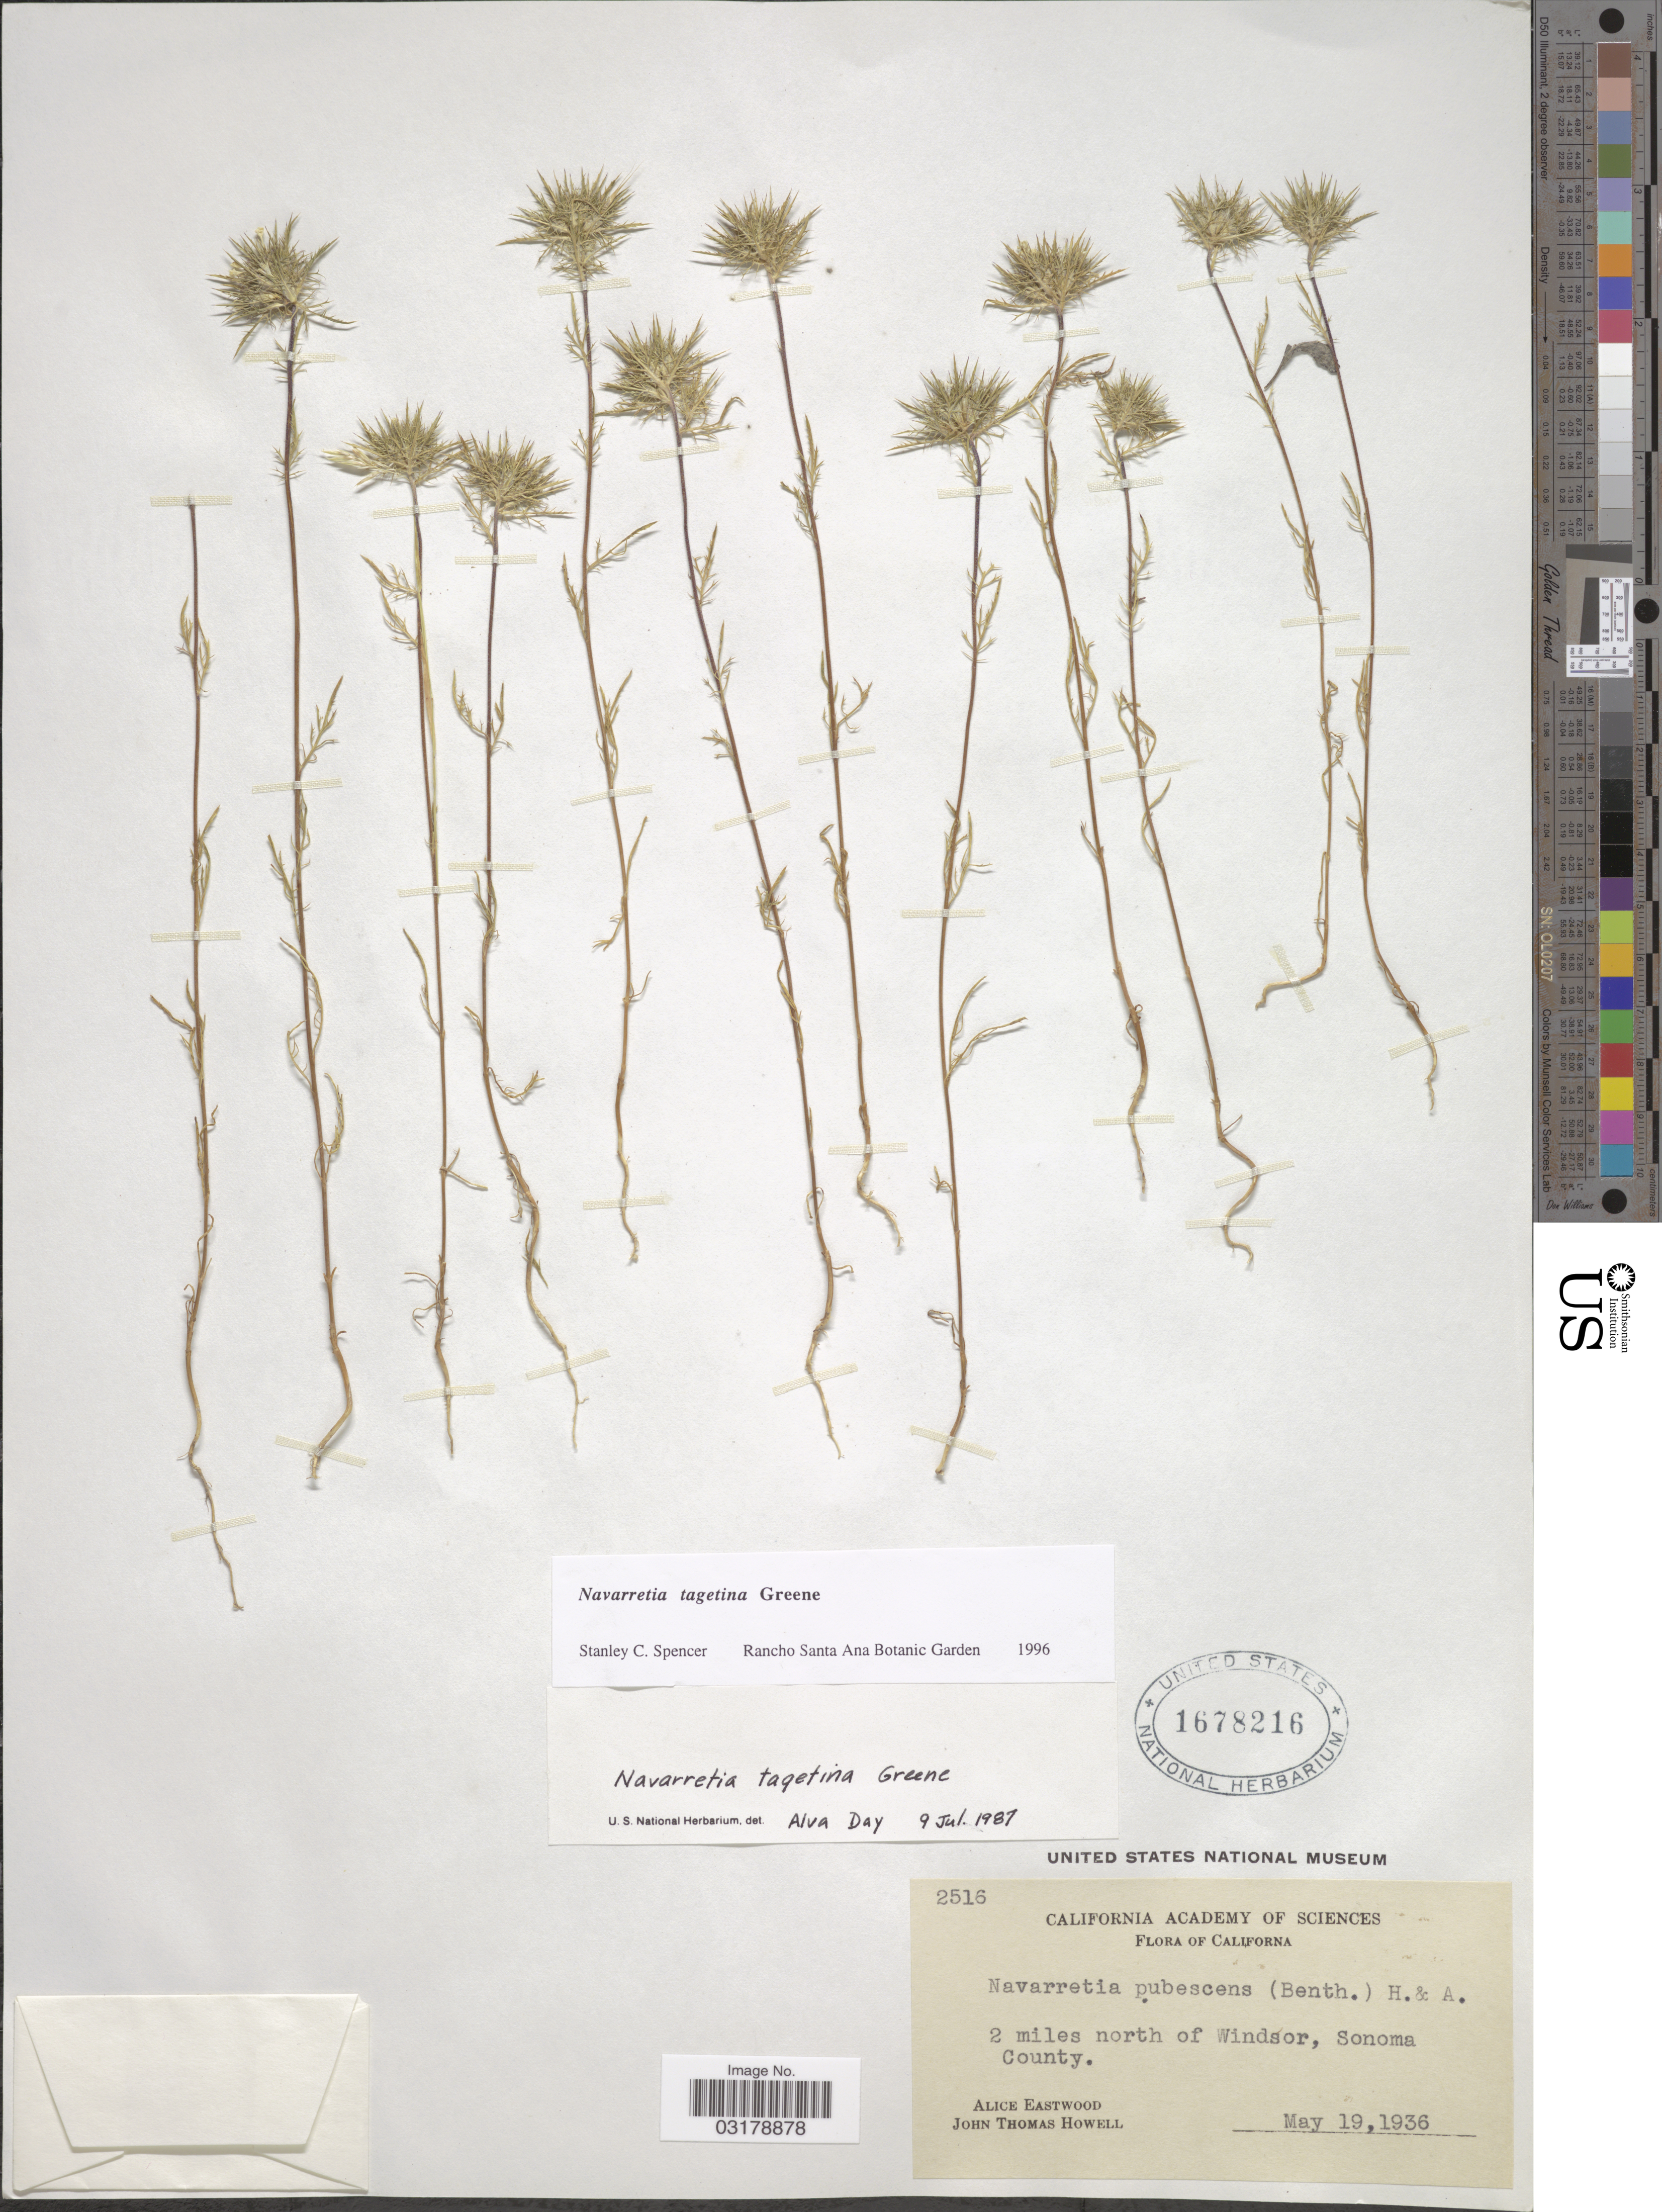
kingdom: Plantae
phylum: Tracheophyta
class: Magnoliopsida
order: Ericales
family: Polemoniaceae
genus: Navarretia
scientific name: Navarretia tagetina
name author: S.W. Greene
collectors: A. Eastwood & J. T. Howell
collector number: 2516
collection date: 1936-05-19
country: United States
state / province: California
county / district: Sonoma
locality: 2 miles north of Windsor, Sonoma County.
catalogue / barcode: US 1678216